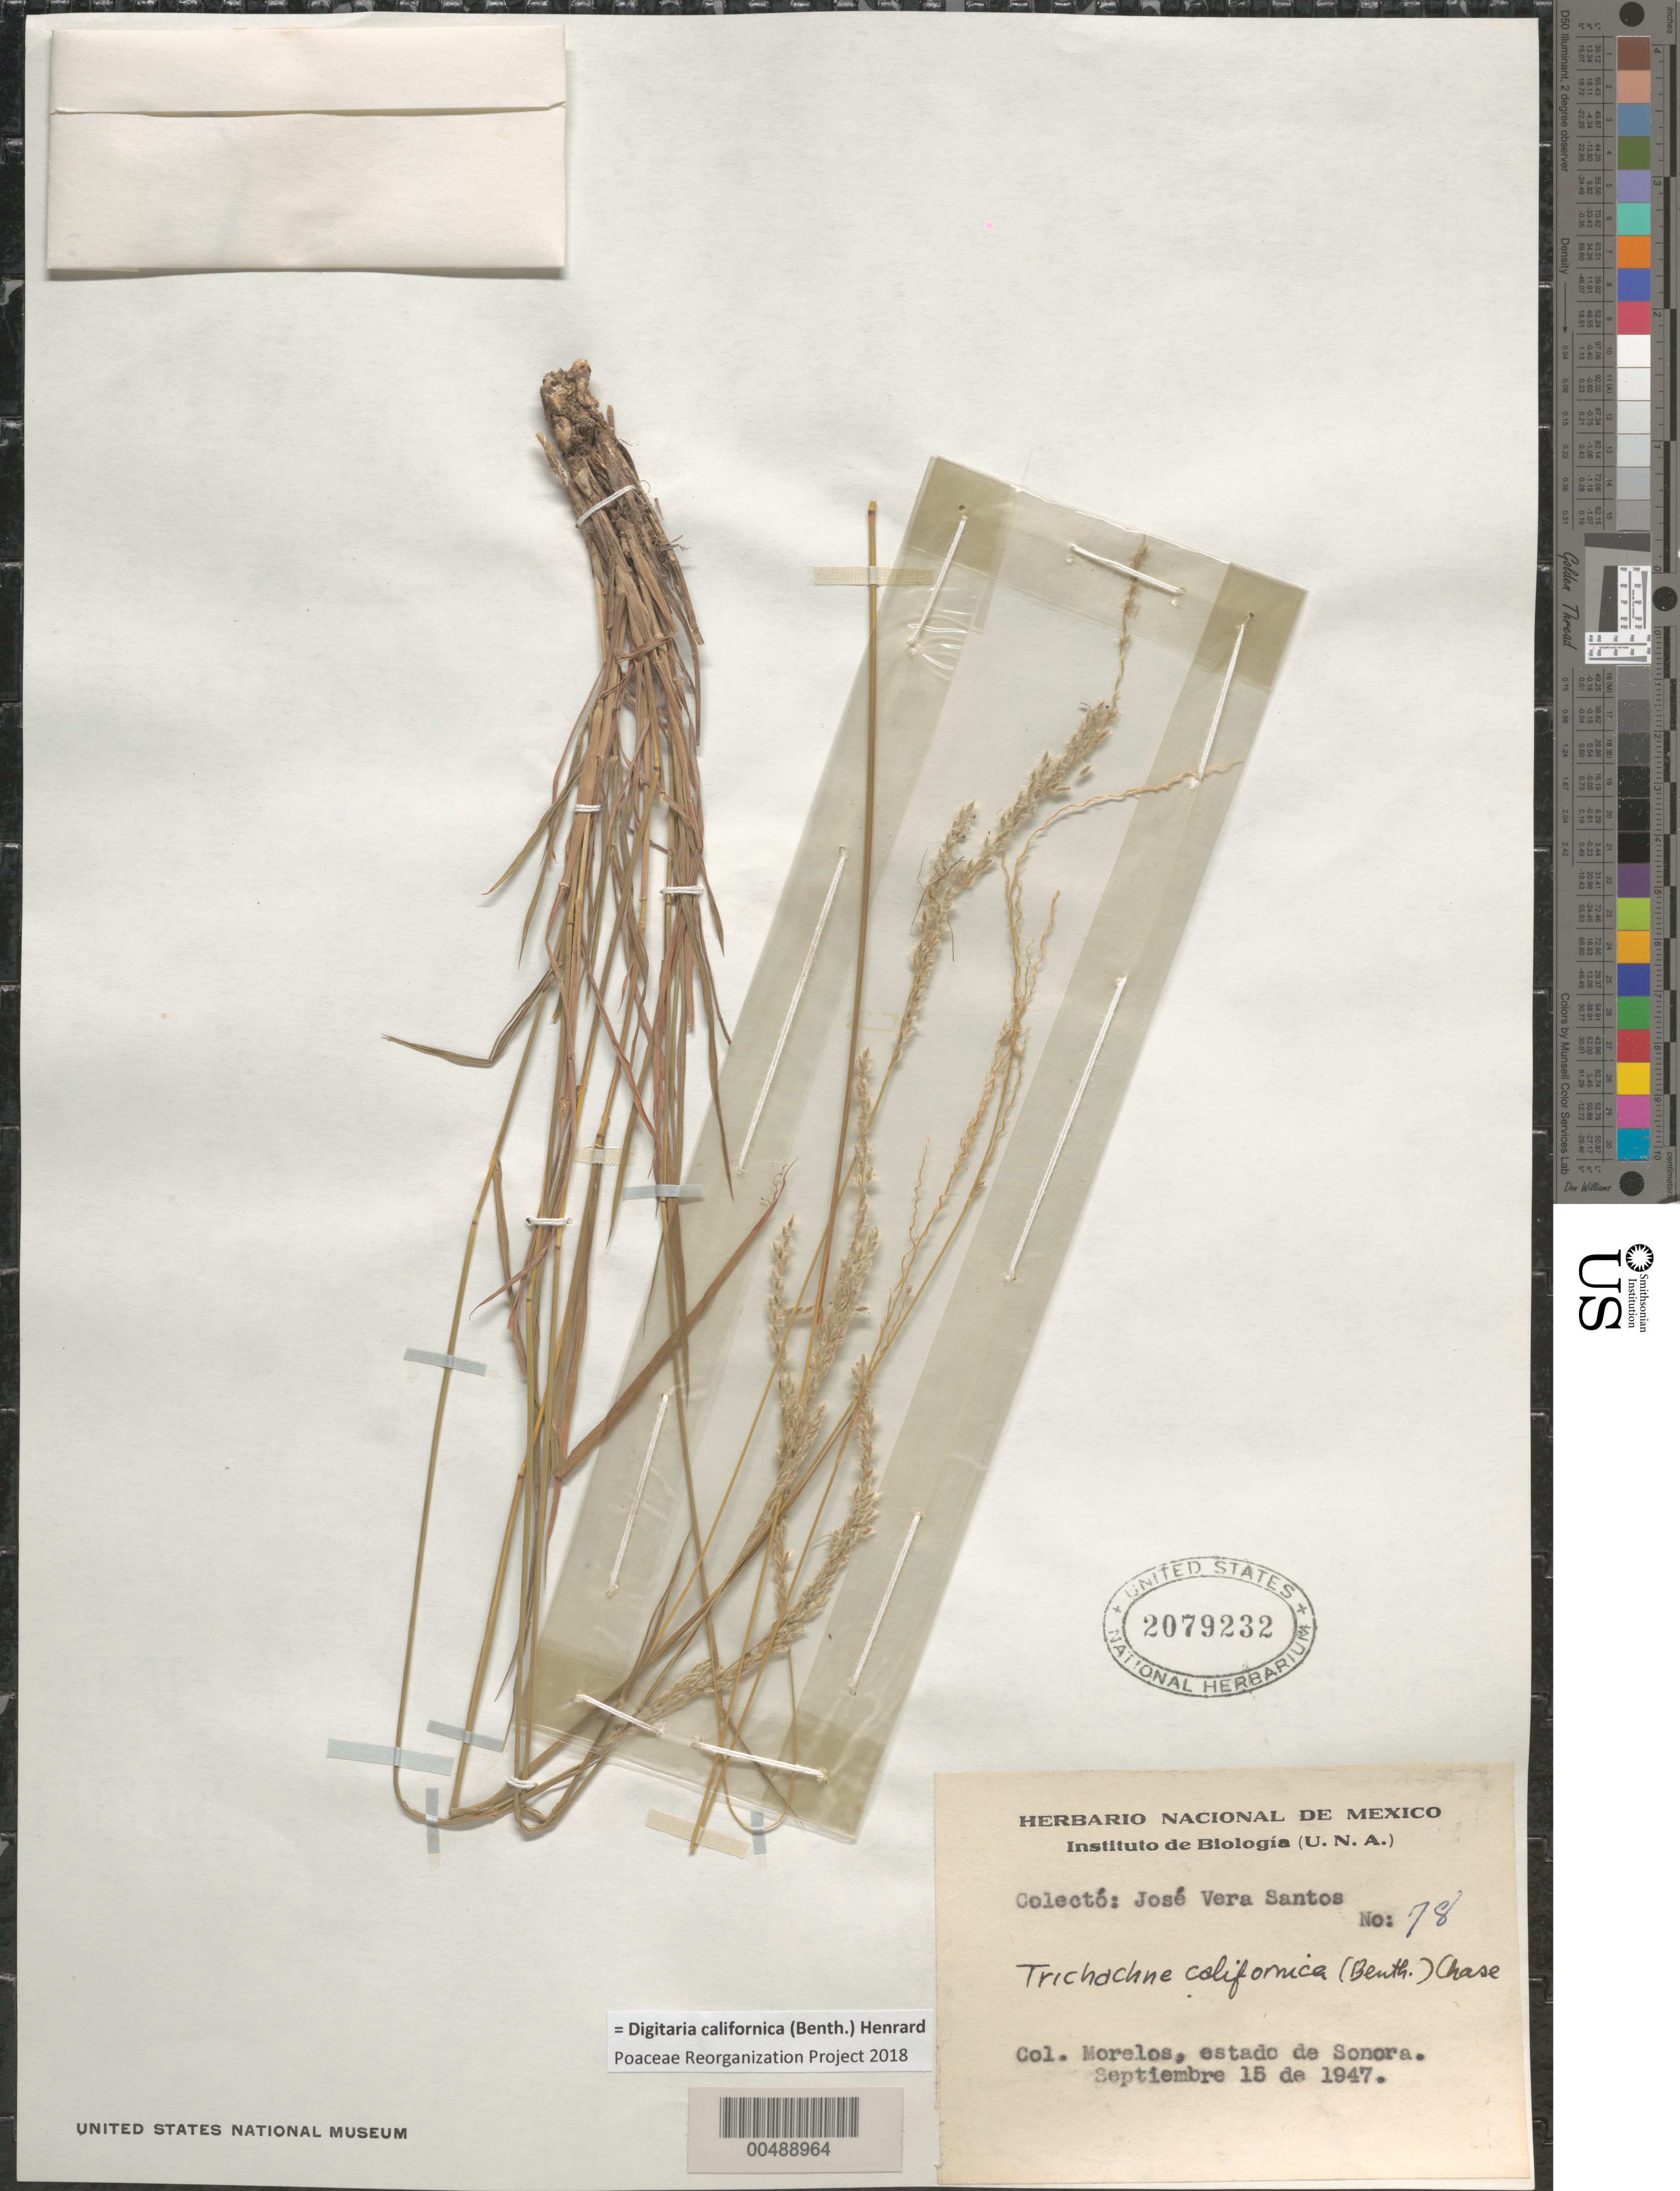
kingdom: Plantae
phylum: Tracheophyta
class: Liliopsida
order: Poales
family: Poaceae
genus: Digitaria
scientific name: Digitaria californica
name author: (Benth.) Henr.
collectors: J. V. Santos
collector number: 78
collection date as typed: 15 Sep 1947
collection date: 1947-09-15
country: Mexico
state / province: Sonora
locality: Morelos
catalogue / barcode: US 2079232